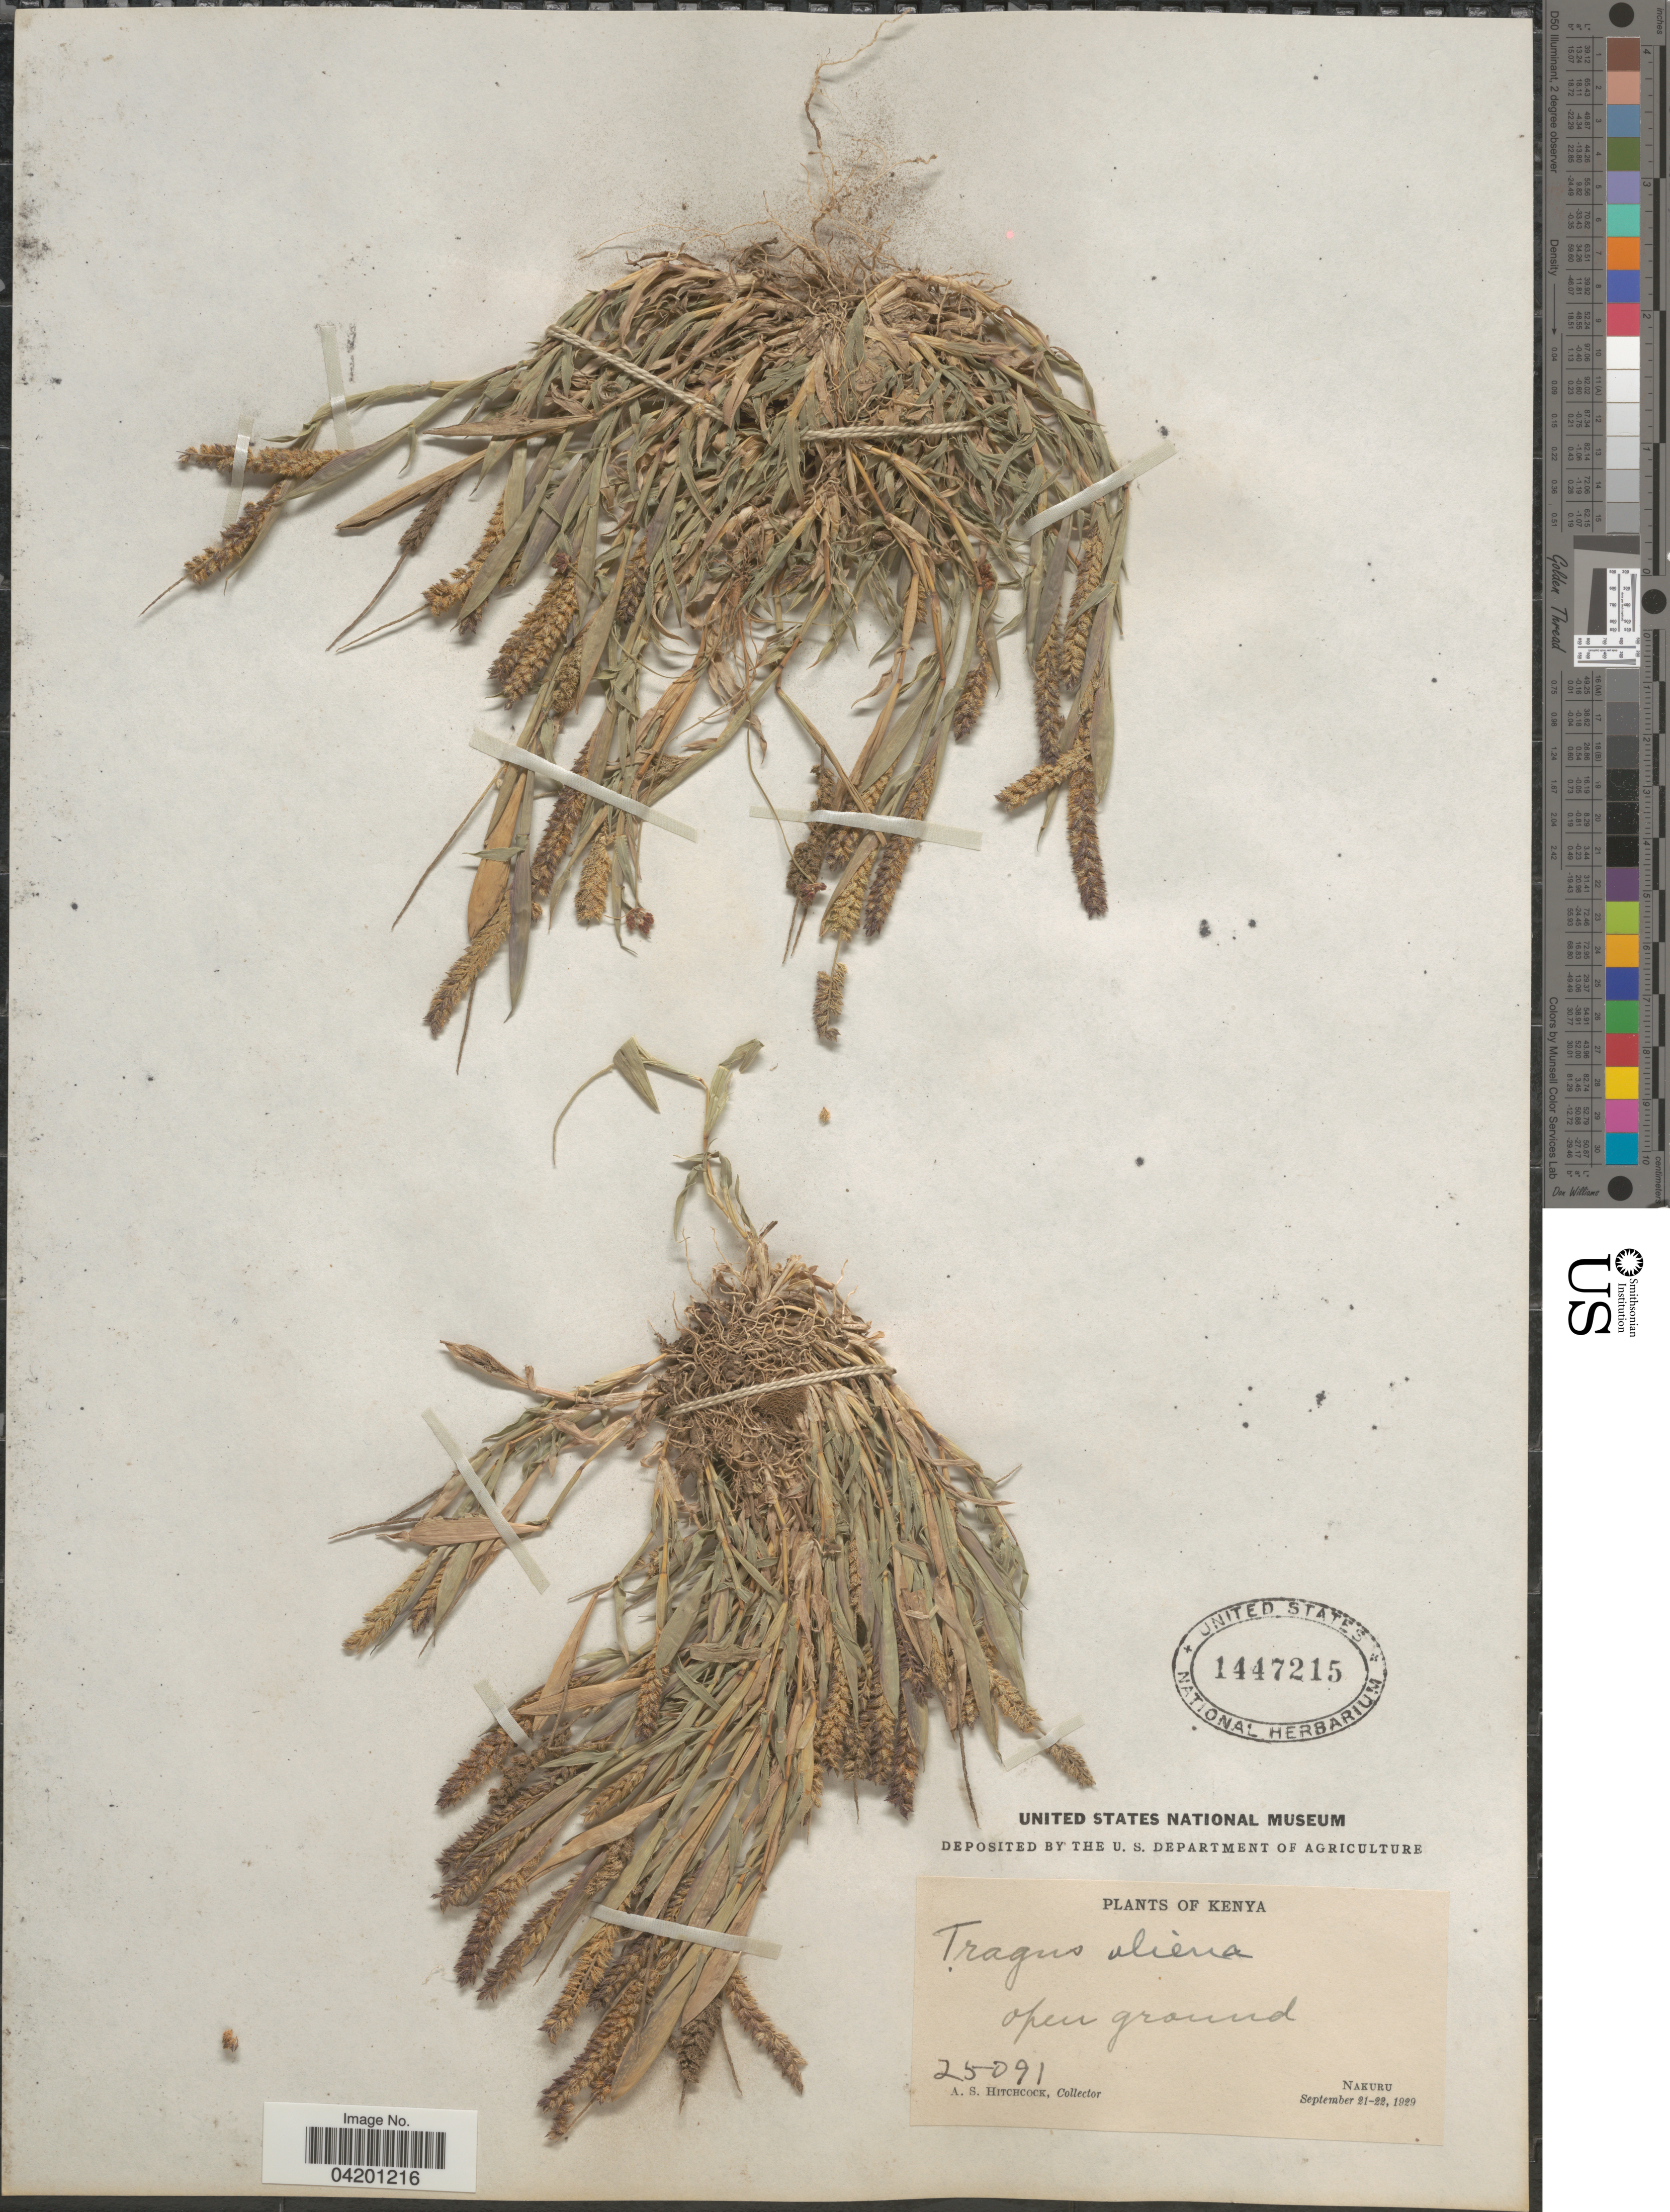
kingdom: Plantae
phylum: Tracheophyta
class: Liliopsida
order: Poales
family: Poaceae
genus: Tragus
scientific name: Tragus berteronianus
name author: Schult.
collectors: A. Hichcock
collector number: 25091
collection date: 1929-09-21/1929-09-22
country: Kenya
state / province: Nakuru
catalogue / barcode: US 1447215